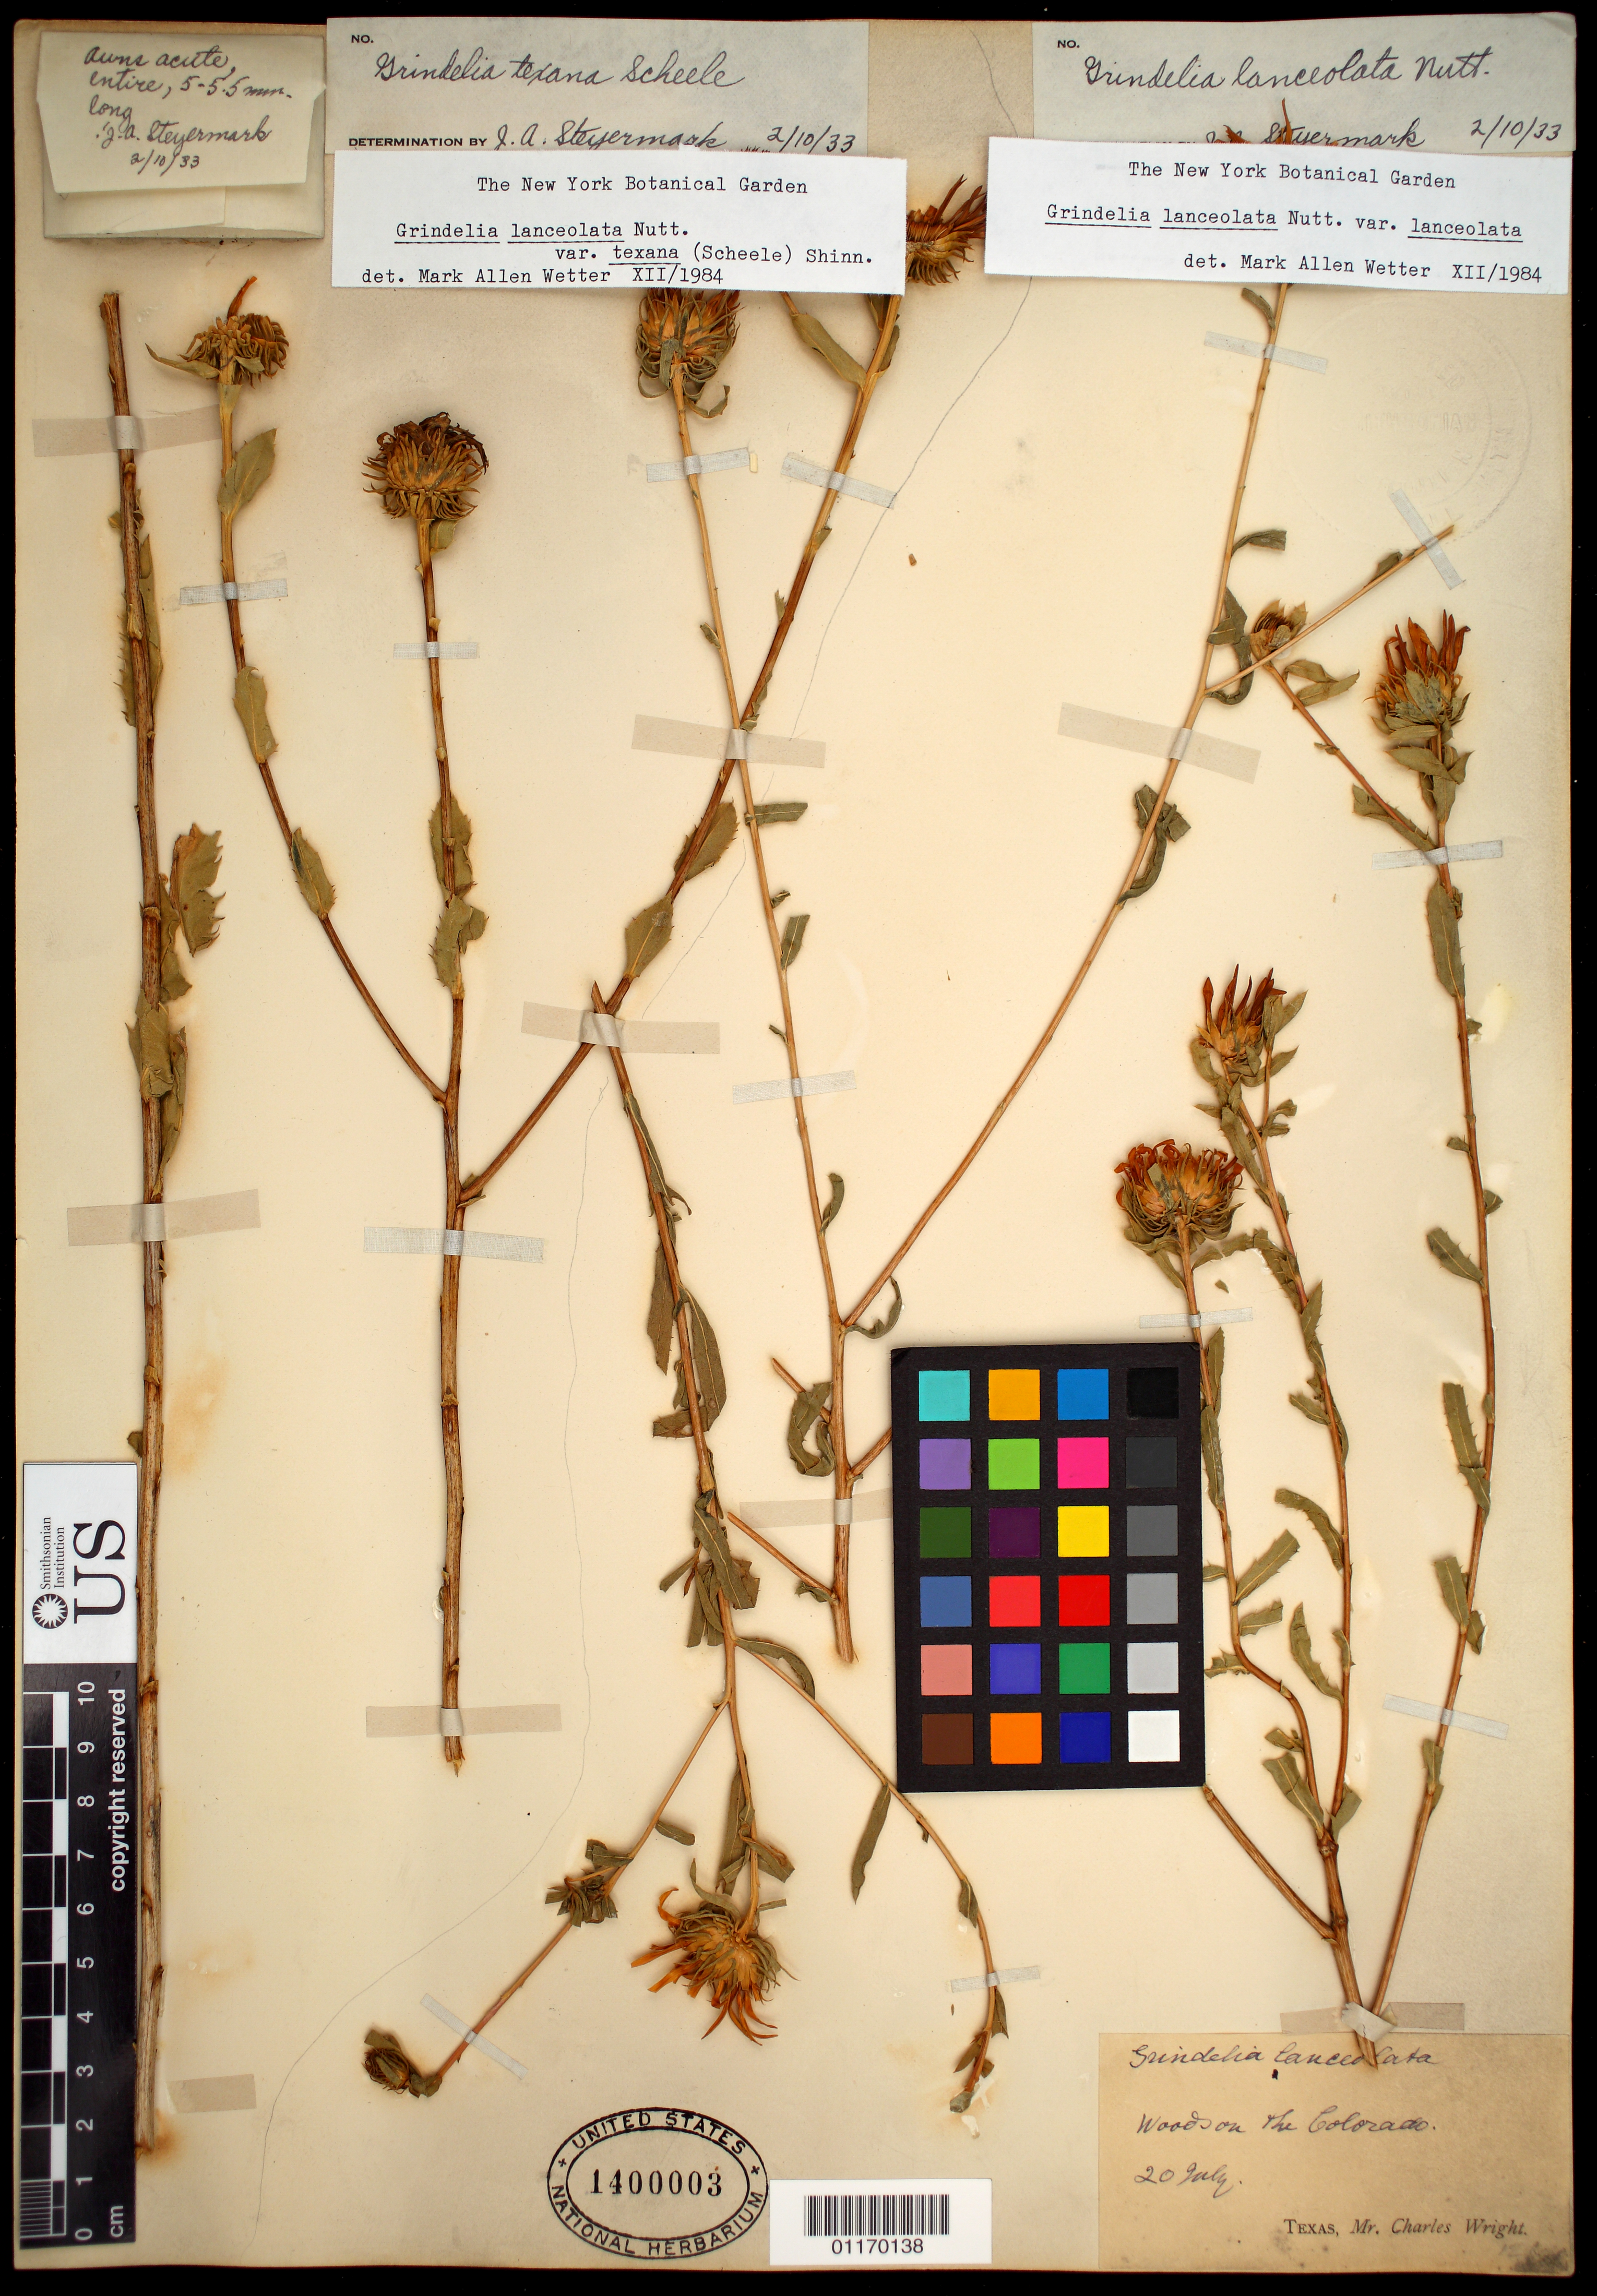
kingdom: Plantae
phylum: Tracheophyta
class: Magnoliopsida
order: Asterales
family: Asteraceae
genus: Grindelia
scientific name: Grindelia lanceolata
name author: Nutt.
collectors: C. Wright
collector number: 121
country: United States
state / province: Texas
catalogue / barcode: US 1400003